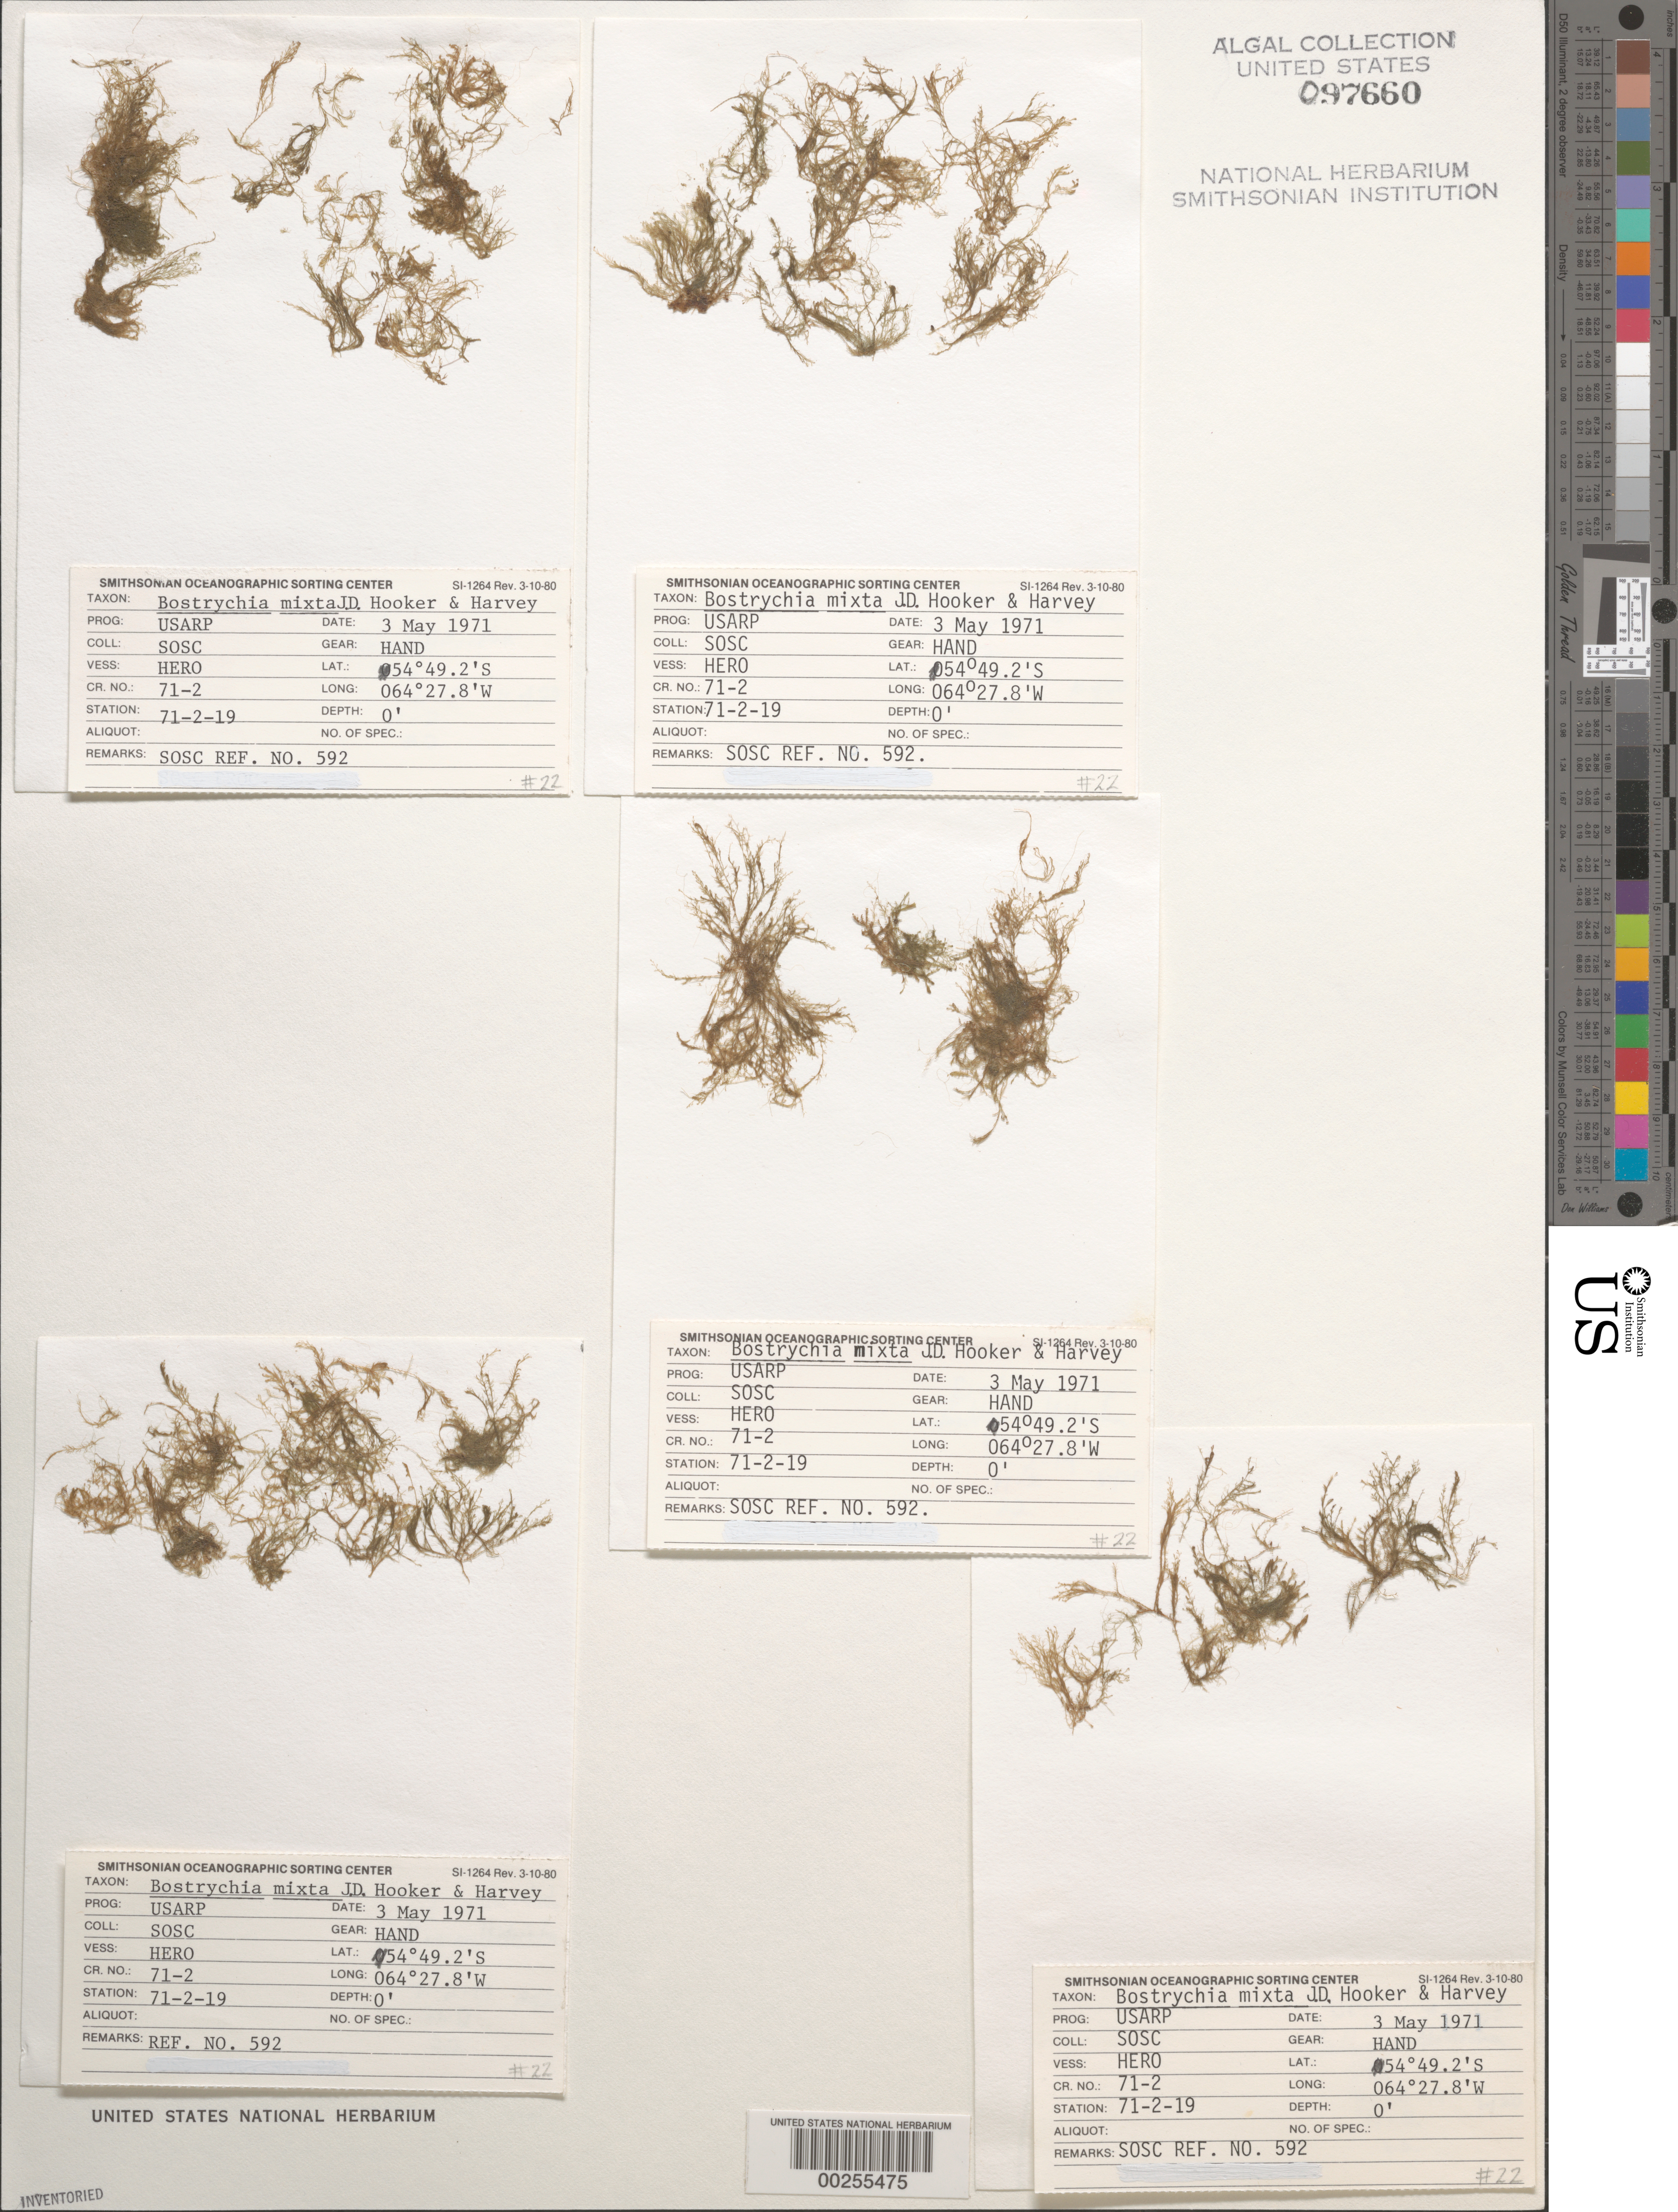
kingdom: Plantae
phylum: Rhodophyta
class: Florideophyceae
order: Ceramiales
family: Rhodomelaceae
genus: Bostrychia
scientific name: Bostrychia intricata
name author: (Bory) Mont.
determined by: Algae name updating Project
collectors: SOSC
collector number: Station 71-2-19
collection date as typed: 03 May 1971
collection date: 1971-05-03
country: Argentina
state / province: Tierra del Fuego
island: Isla de los Estados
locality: Bahia Capitan Canepa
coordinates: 059 49.2'S, 064 27.8'W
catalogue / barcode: US 97660